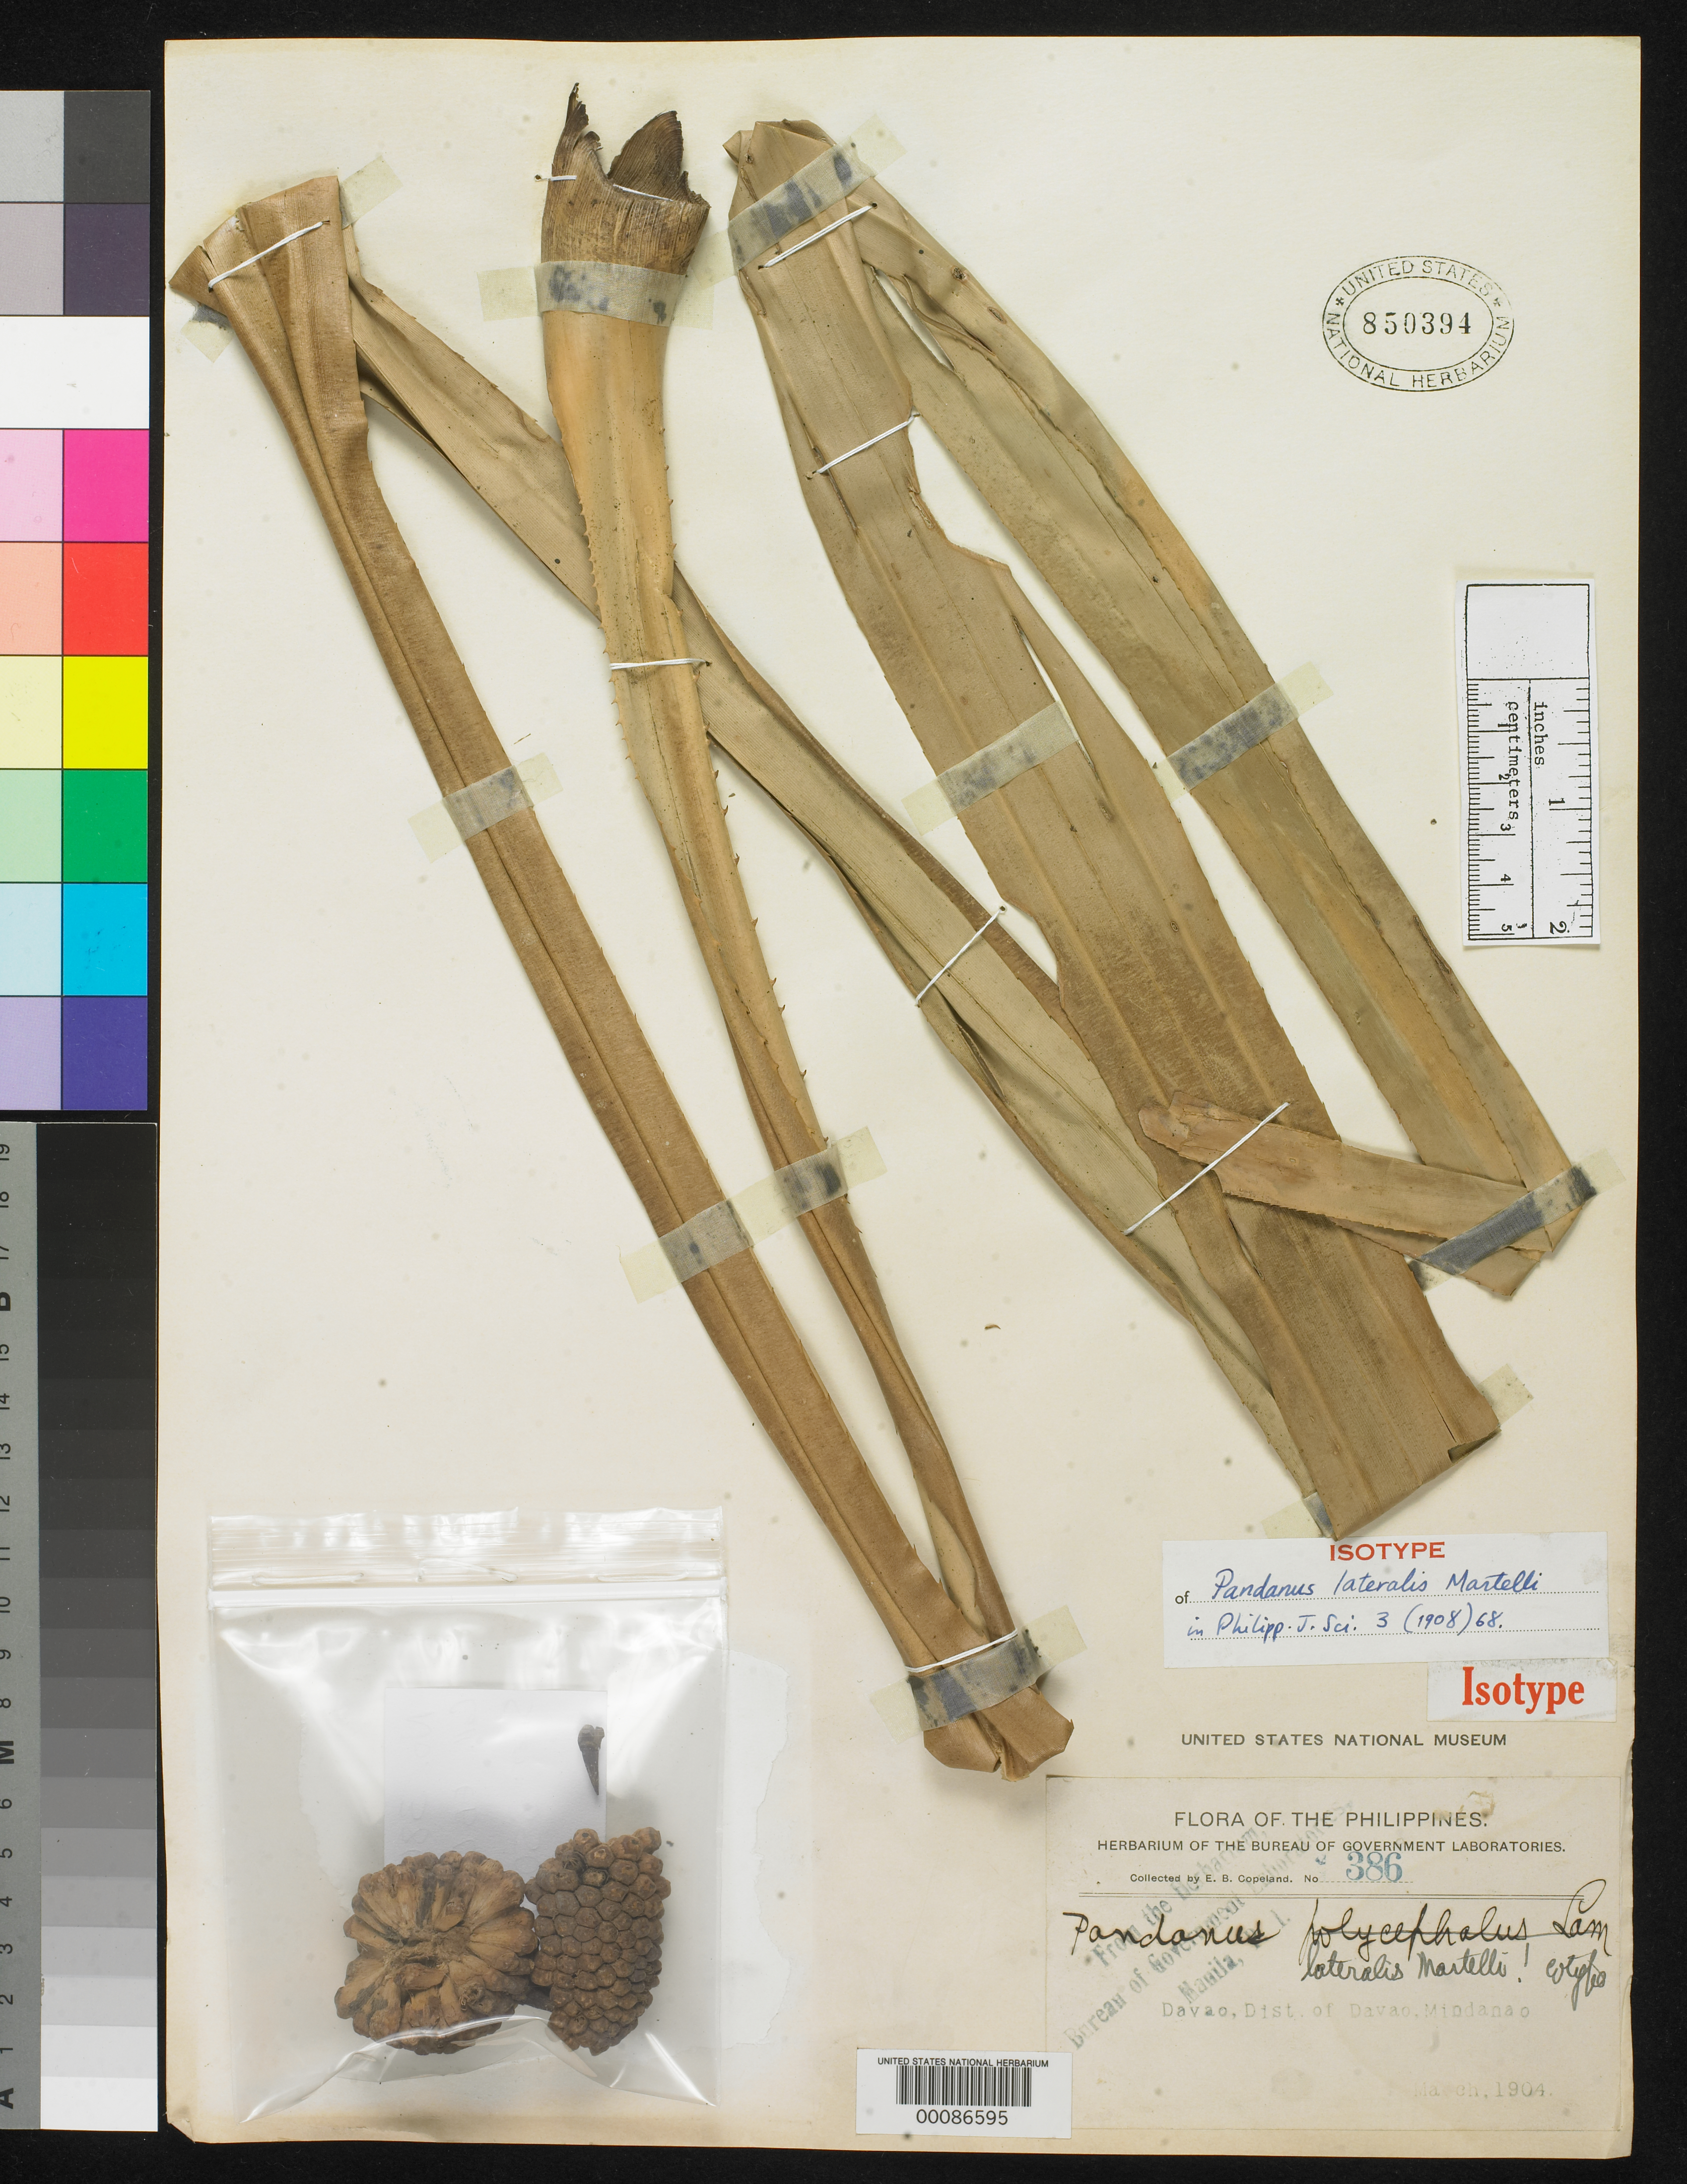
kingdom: Plantae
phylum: Tracheophyta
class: Liliopsida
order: Pandanales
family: Pandanaceae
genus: Pandanus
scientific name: Pandanus lateralis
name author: Martelli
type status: Isotype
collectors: E. B. Copeland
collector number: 386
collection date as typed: Mar 1904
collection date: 1904-03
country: Philippines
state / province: Davao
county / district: Davao del Sur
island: Mindanao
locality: Davao.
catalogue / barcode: US 850394